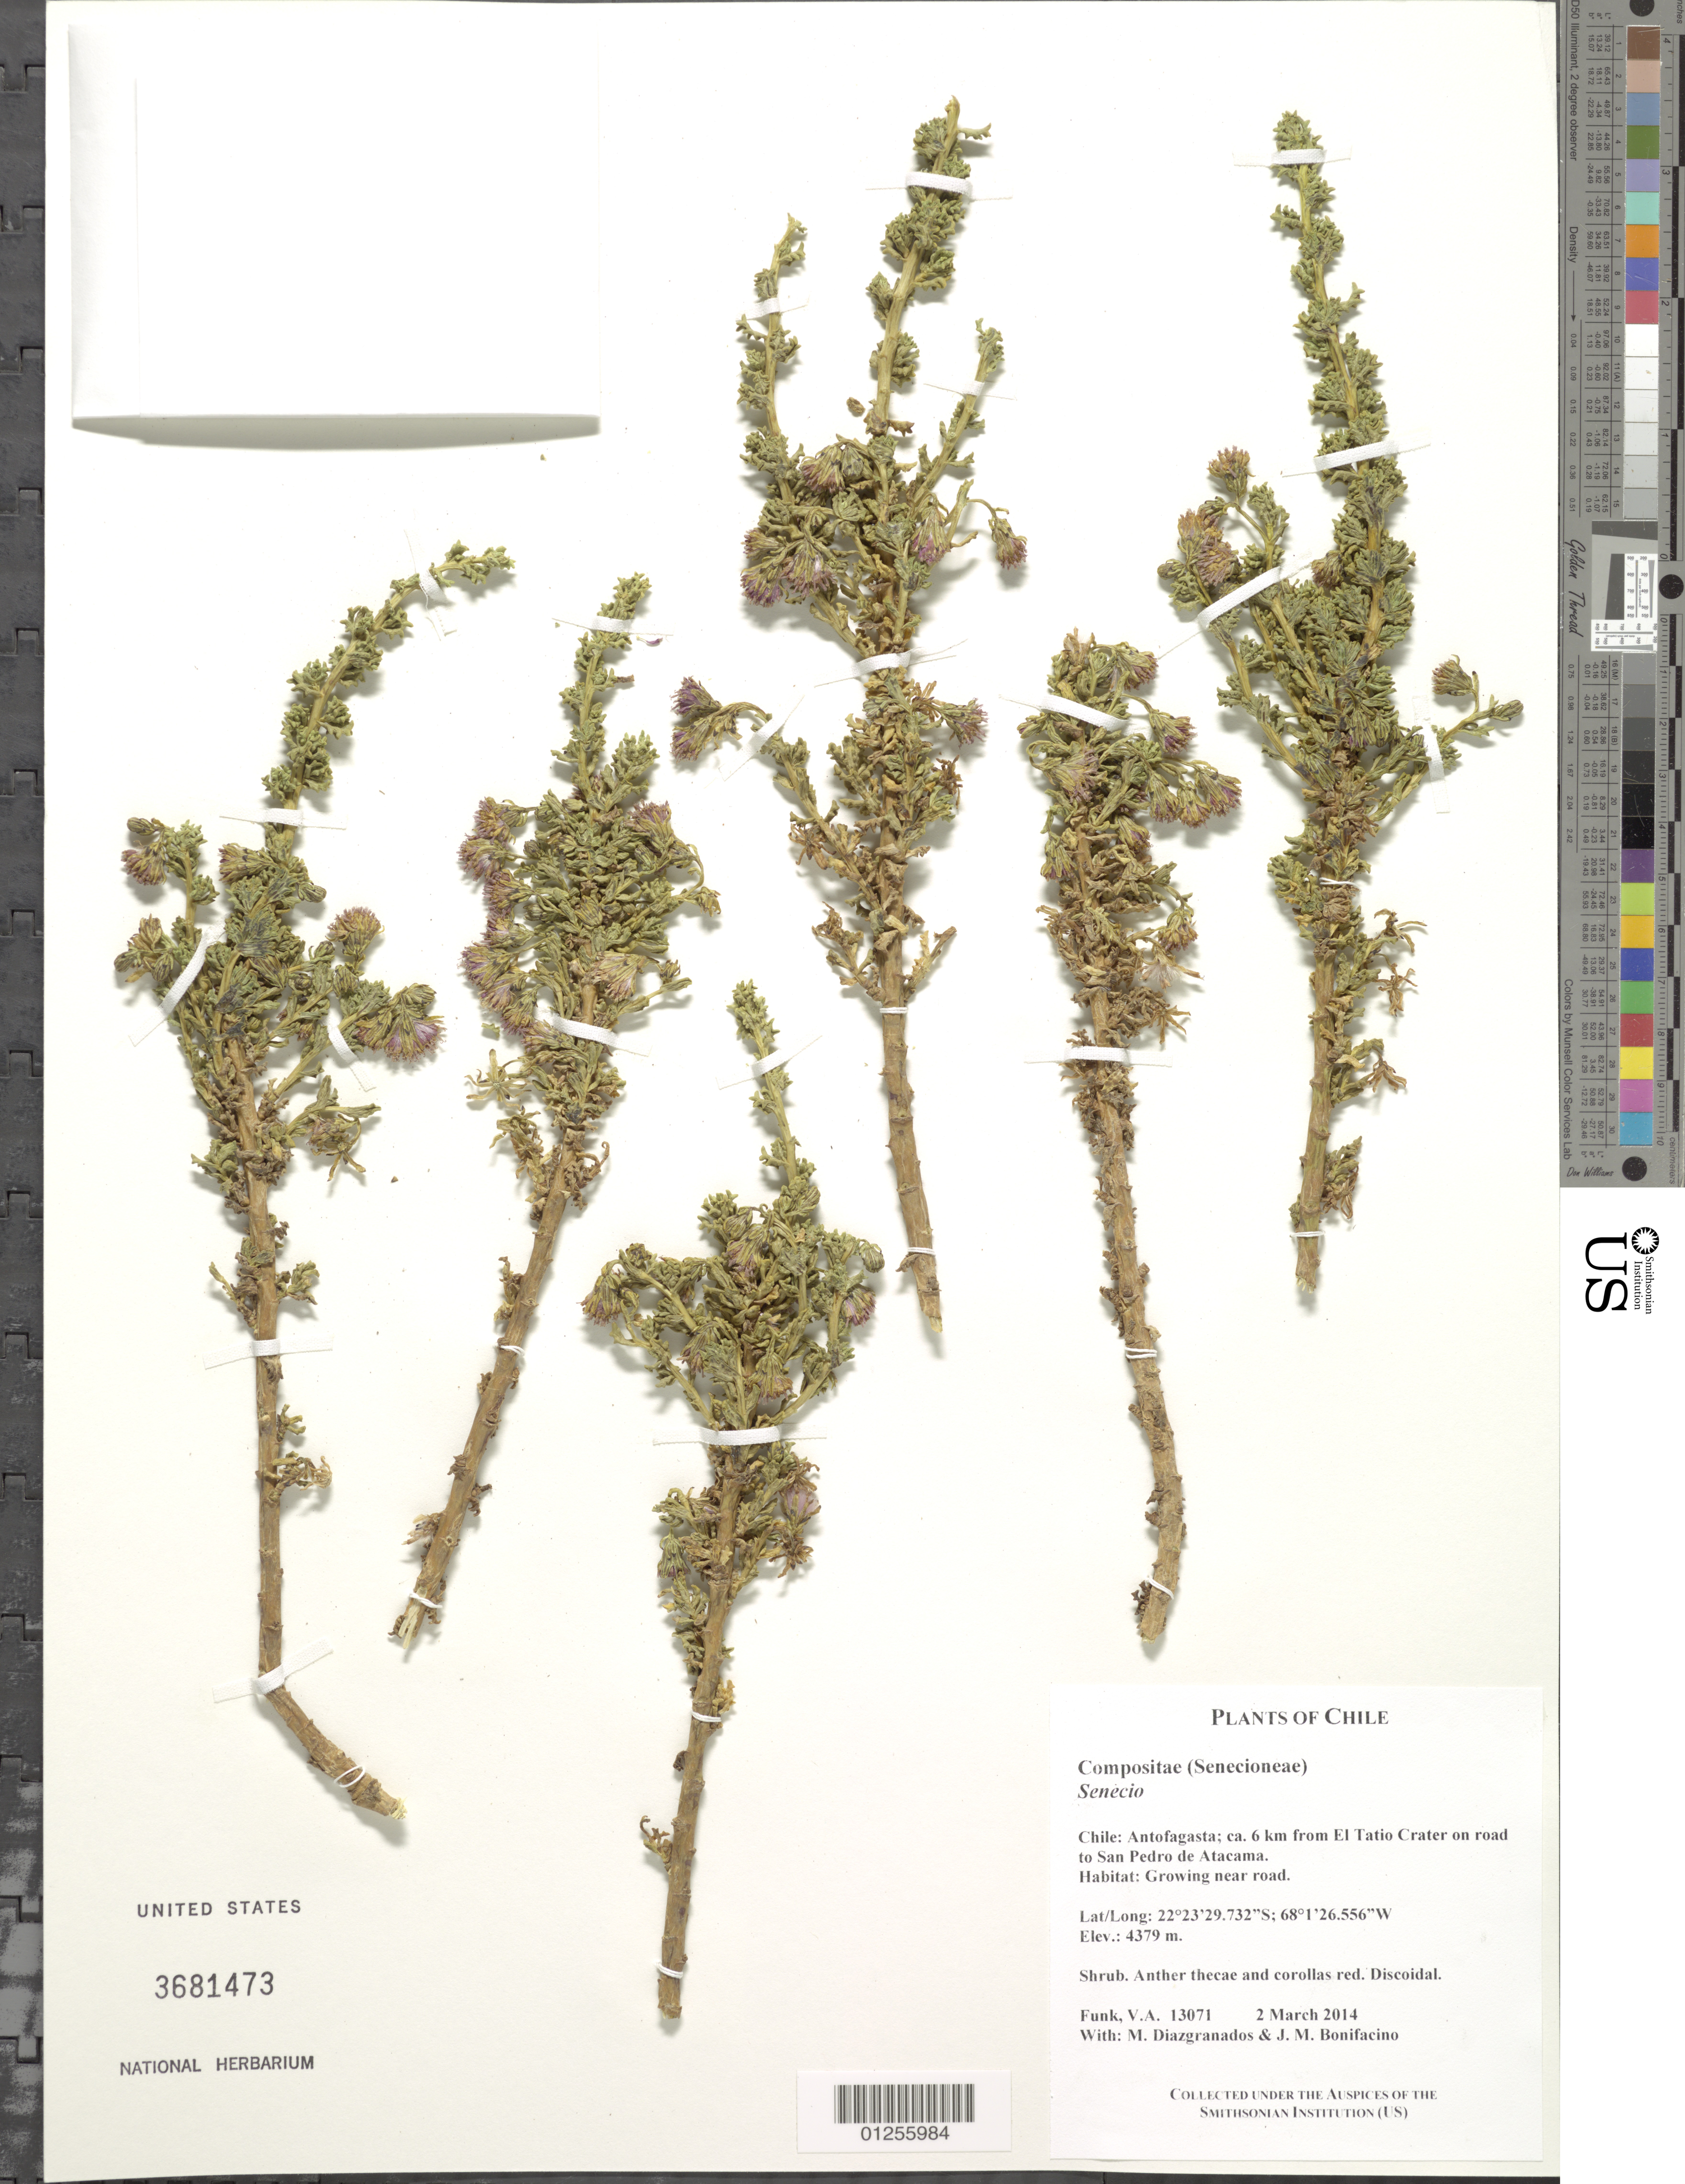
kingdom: Plantae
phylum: Tracheophyta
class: Magnoliopsida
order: Asterales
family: Asteraceae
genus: Senecio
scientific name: Senecio sp.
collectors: V. Funk, M. Diazgranados C. & M. Bonifacino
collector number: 13071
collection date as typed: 2 March 2014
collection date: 2014-03-02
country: Chile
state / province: Antofagasta (II)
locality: ca. 6 km from El Tatio Crater on road to San Pedro de Atacama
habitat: Growing near road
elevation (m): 4379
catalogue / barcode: US 3681473